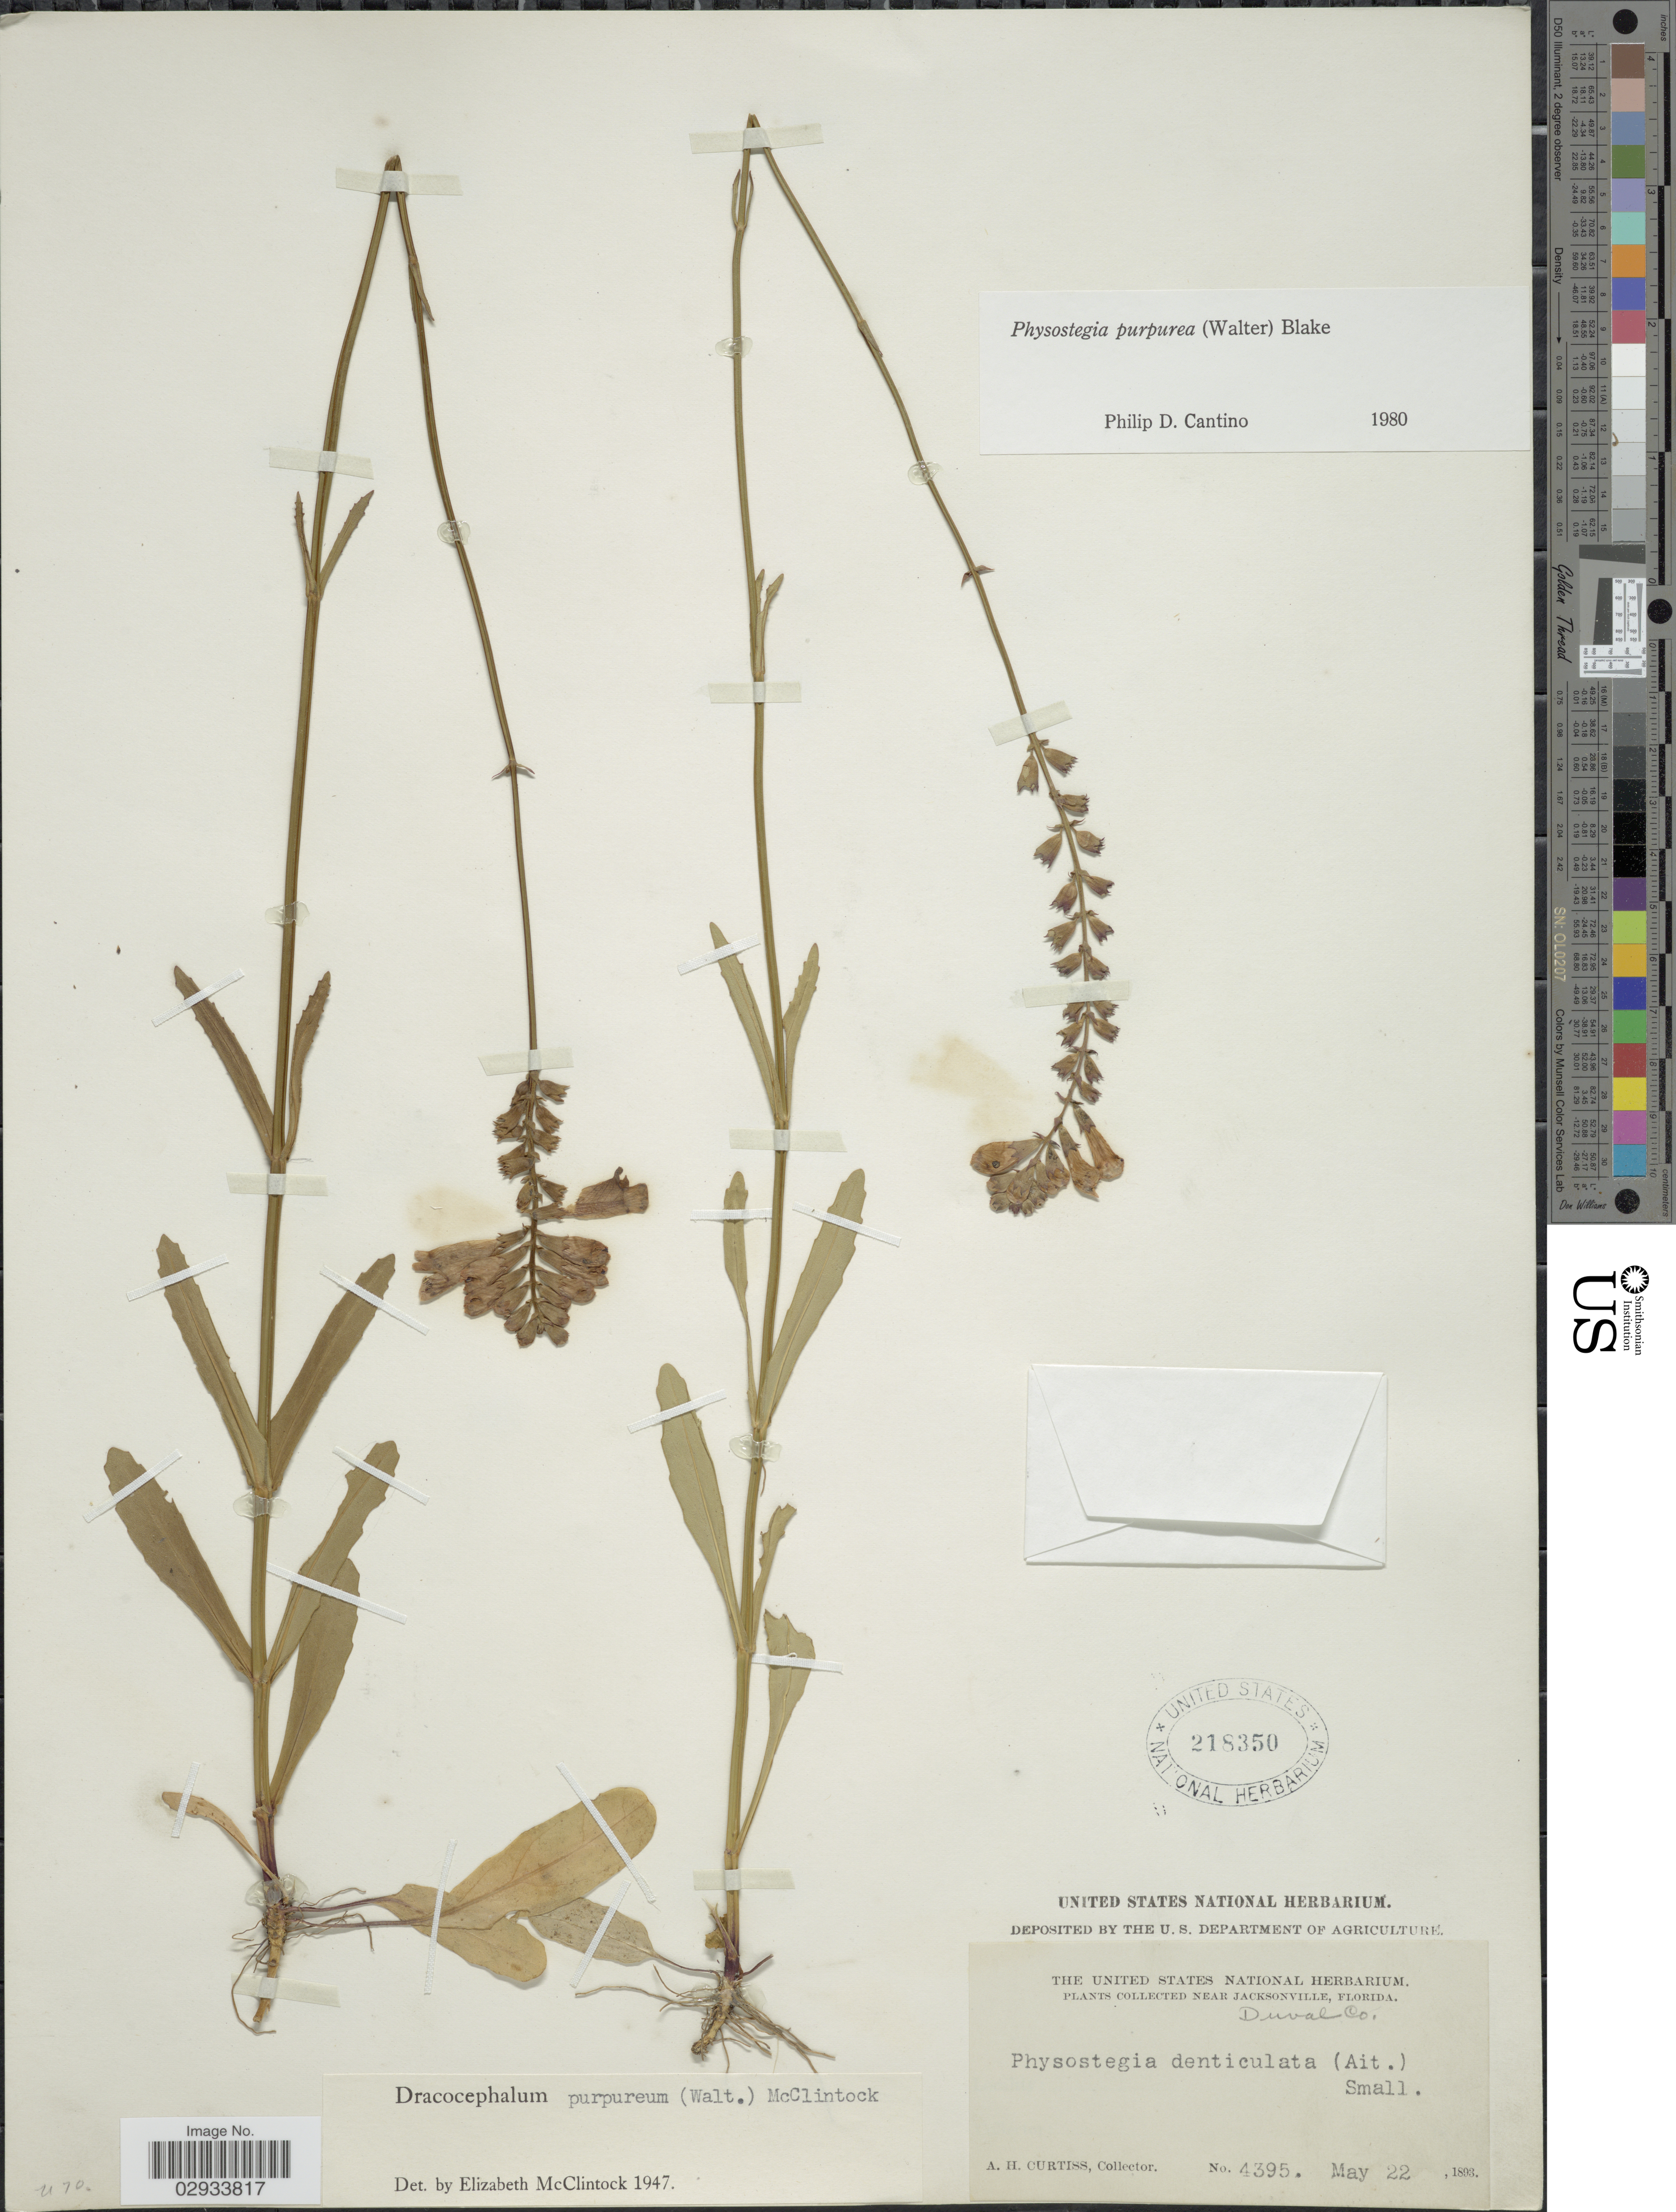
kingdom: Plantae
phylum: Tracheophyta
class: Magnoliopsida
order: Lamiales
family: Lamiaceae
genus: Physostegia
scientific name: Physostegia purpurea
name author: (Walter) Blake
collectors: A. H. Curtiss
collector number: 4395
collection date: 1893-05-22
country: United States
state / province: Florida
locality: Near Jacksonville, Florida, Duval Co.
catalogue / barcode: US 218350